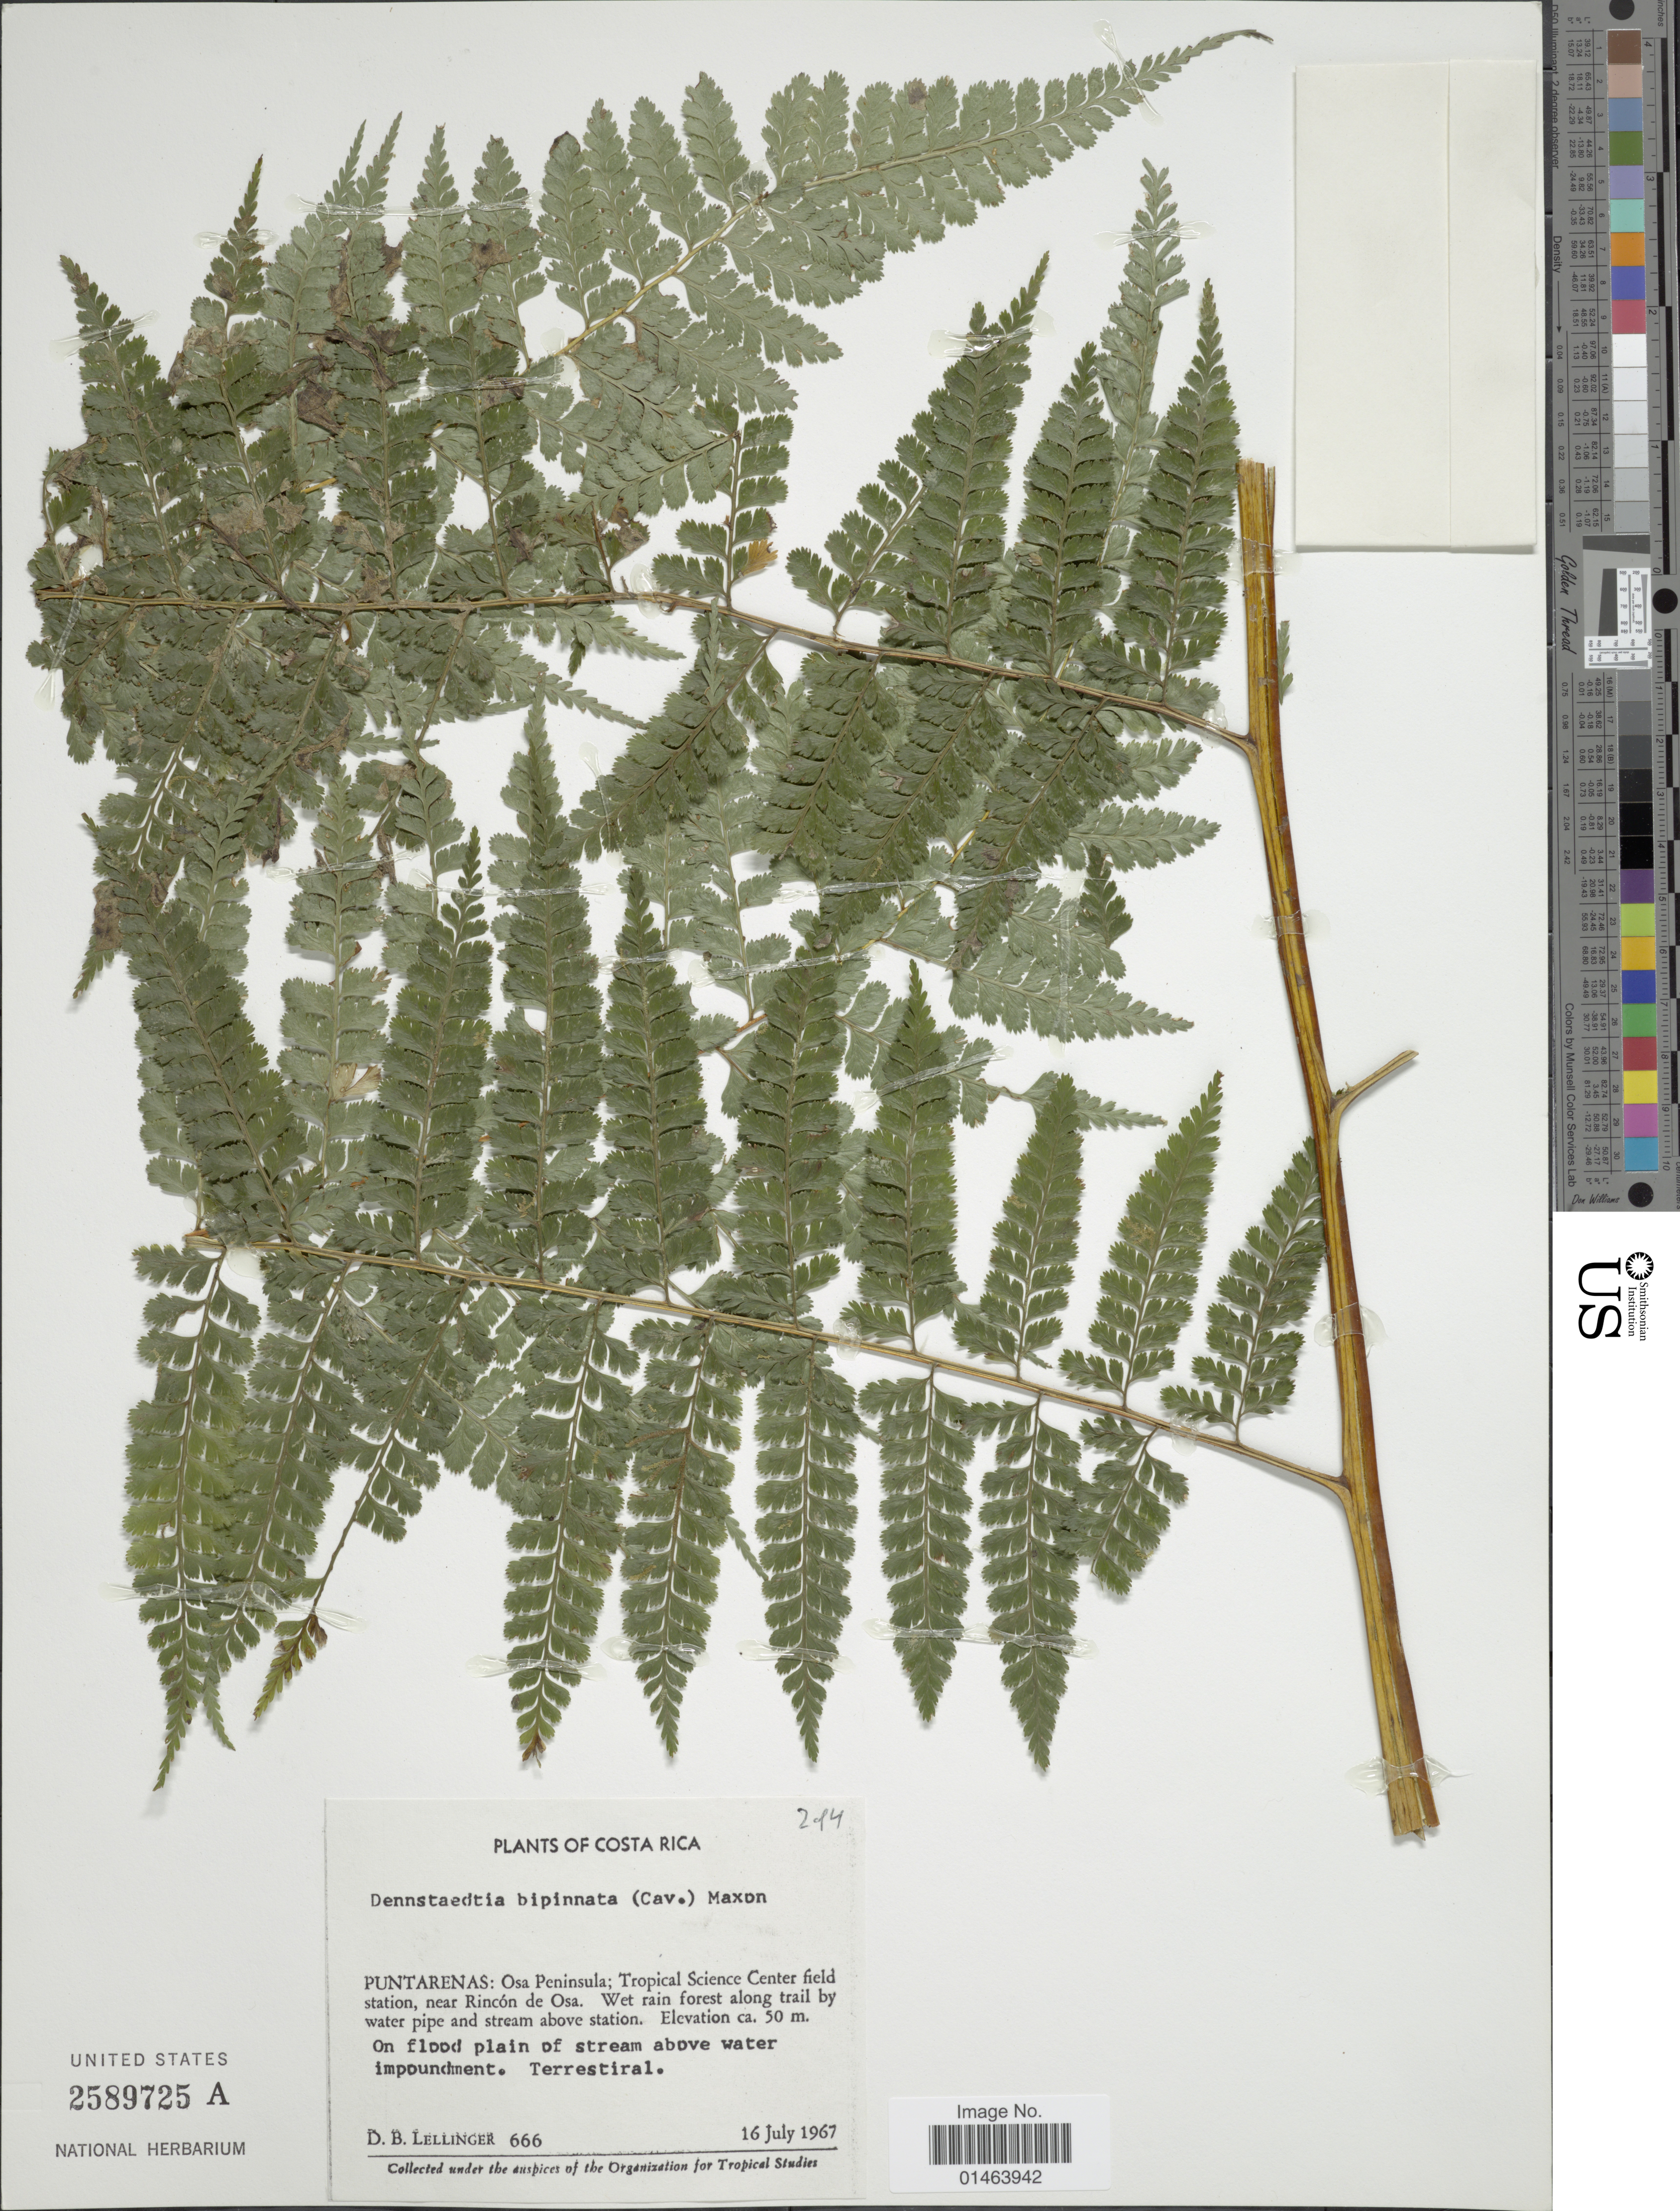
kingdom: Plantae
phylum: Tracheophyta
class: Polypodiopsida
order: Polypodiales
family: Dennstaedtiaceae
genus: Dennstaedtia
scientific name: Dennstaedtia bipinnata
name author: (Cav.) Maxon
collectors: D. B. Lellinger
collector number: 666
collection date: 1967-07-16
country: Costa Rica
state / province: Puntarenas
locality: Costa Rica, Puntarenas: Osa Peninsula; Tropical science Center Field station, near Rincon de Osa.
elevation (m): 50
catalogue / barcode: US 2589725A